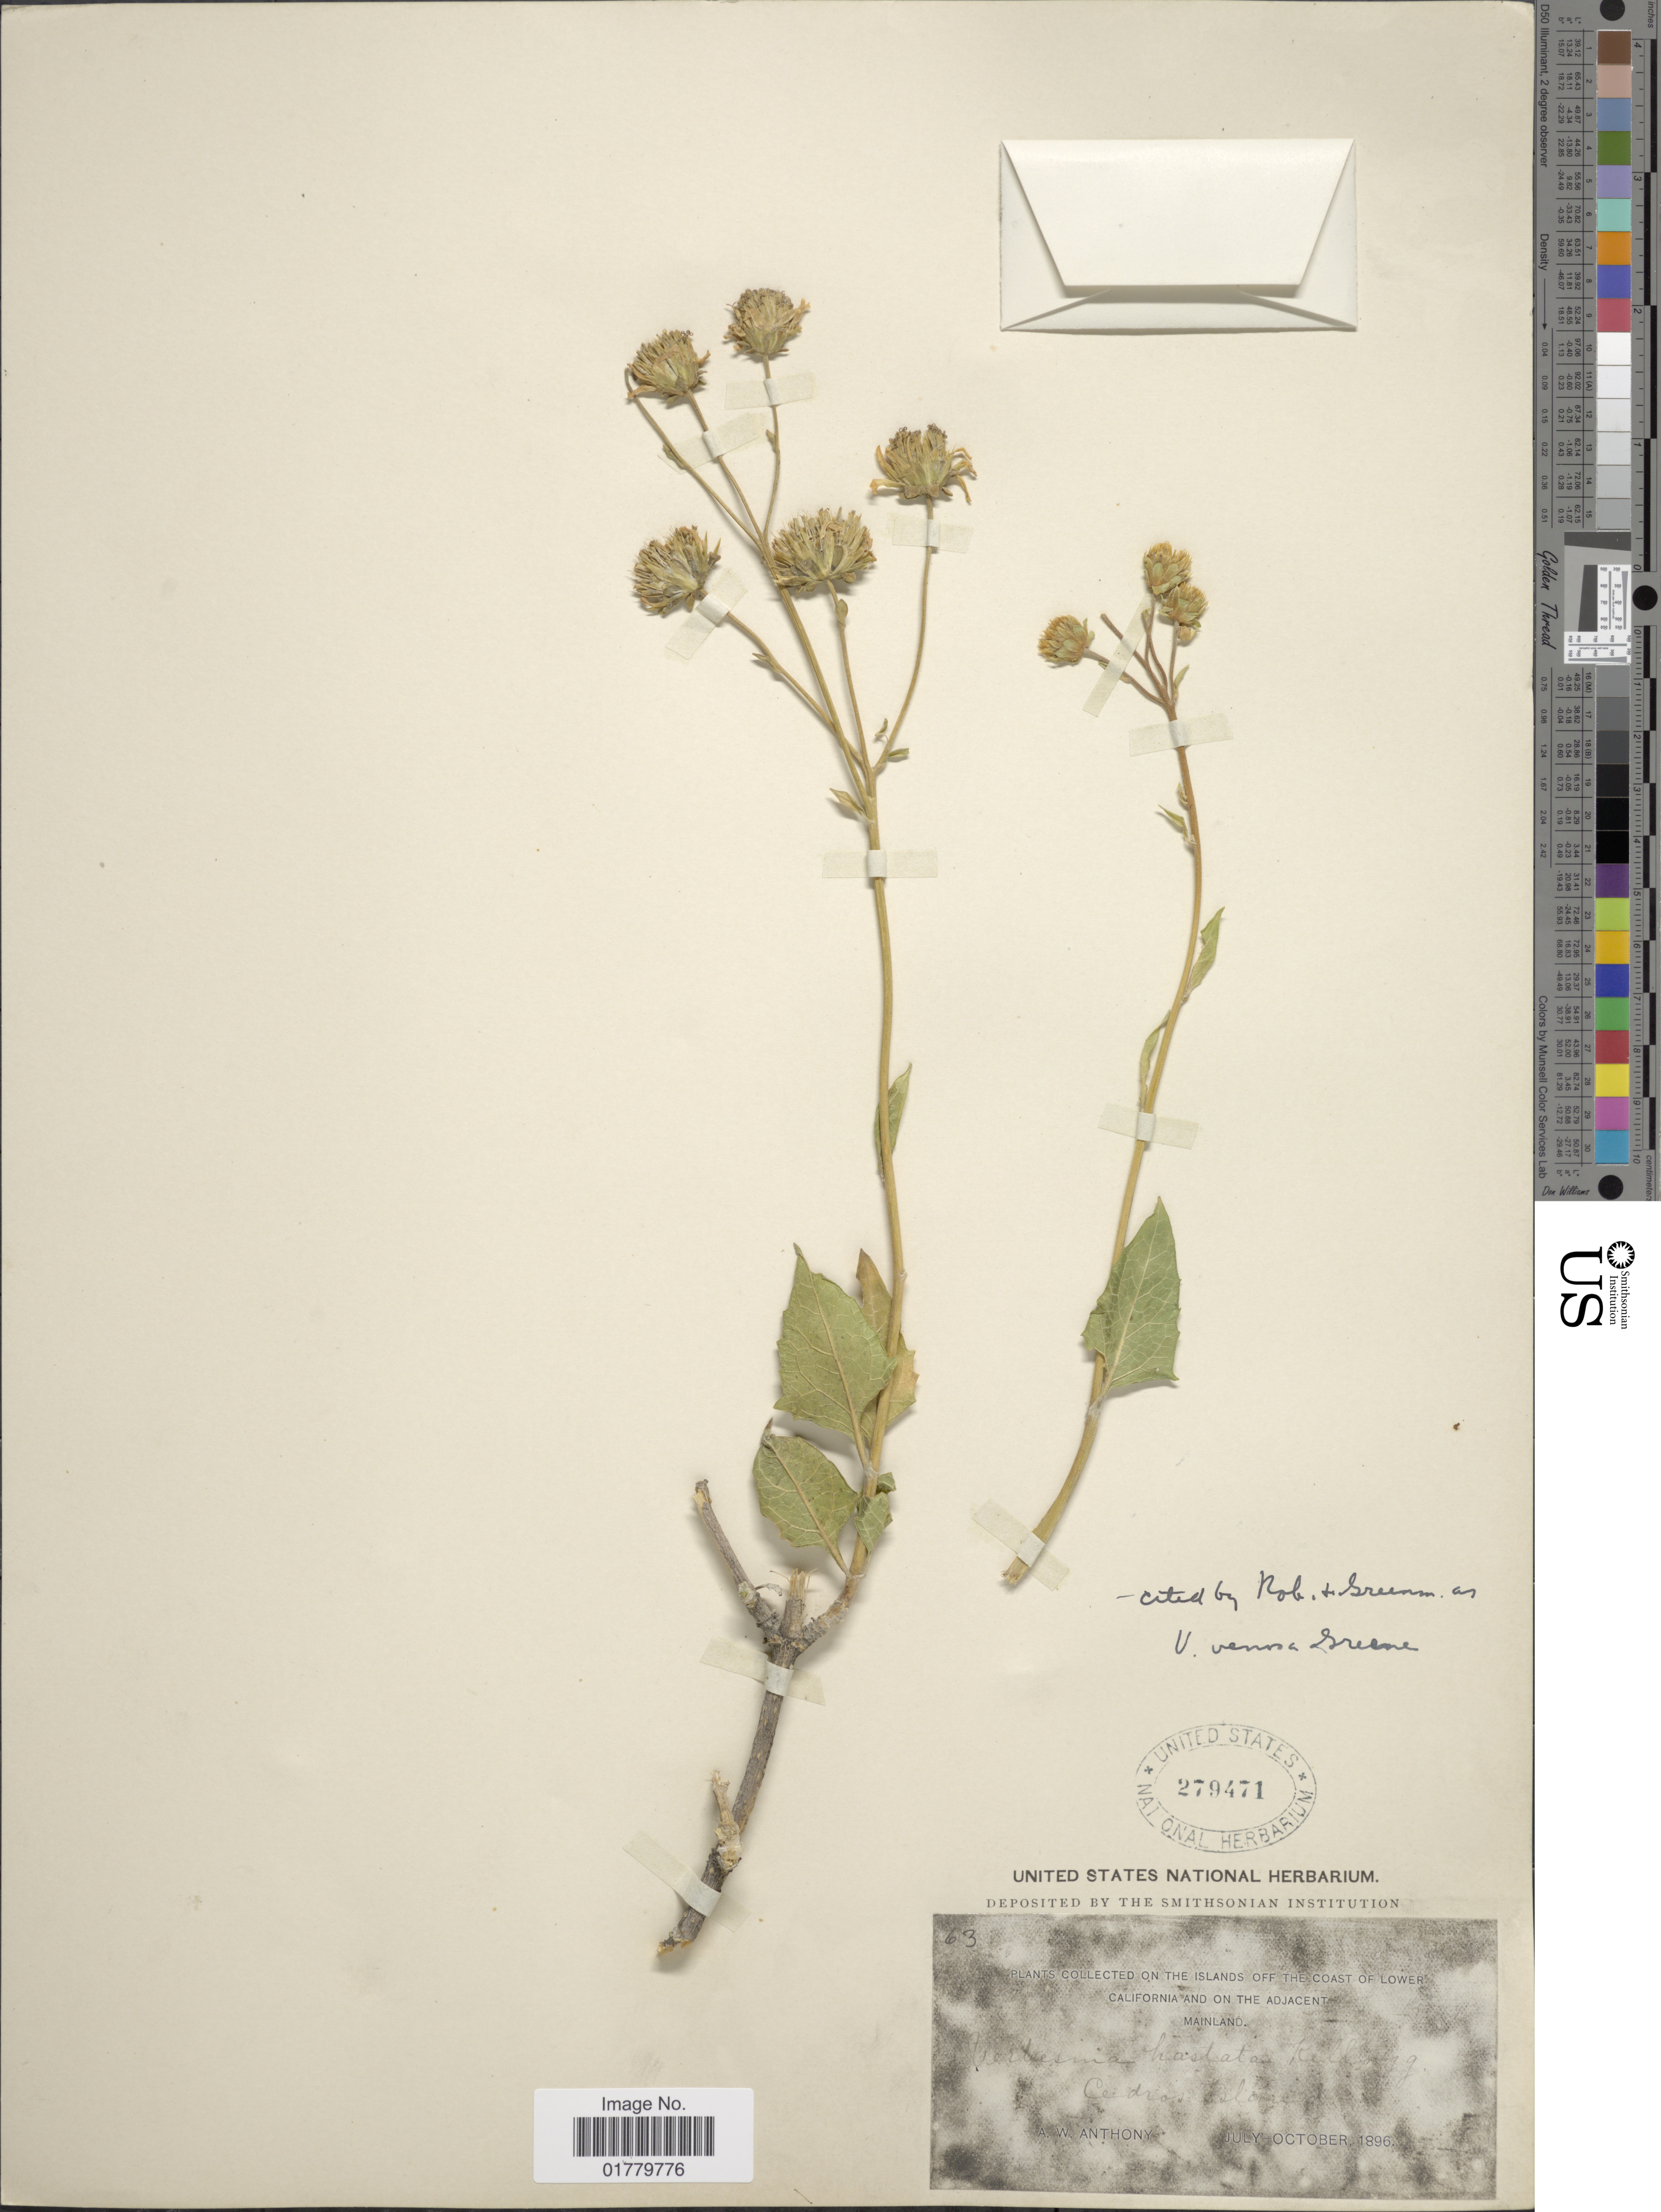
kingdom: Plantae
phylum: Tracheophyta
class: Magnoliopsida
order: Asterales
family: Asteraceae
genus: Verbesina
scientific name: Verbesina hastata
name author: (Kellogg) Kellogg ex Curran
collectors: A. W. Anthony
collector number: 63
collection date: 1896-07/1896-10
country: Mexico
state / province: Baja California Sur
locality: On the Islands off the coast of Lower California and on the adjacent Mainland. Cedros Island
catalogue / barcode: US 279471